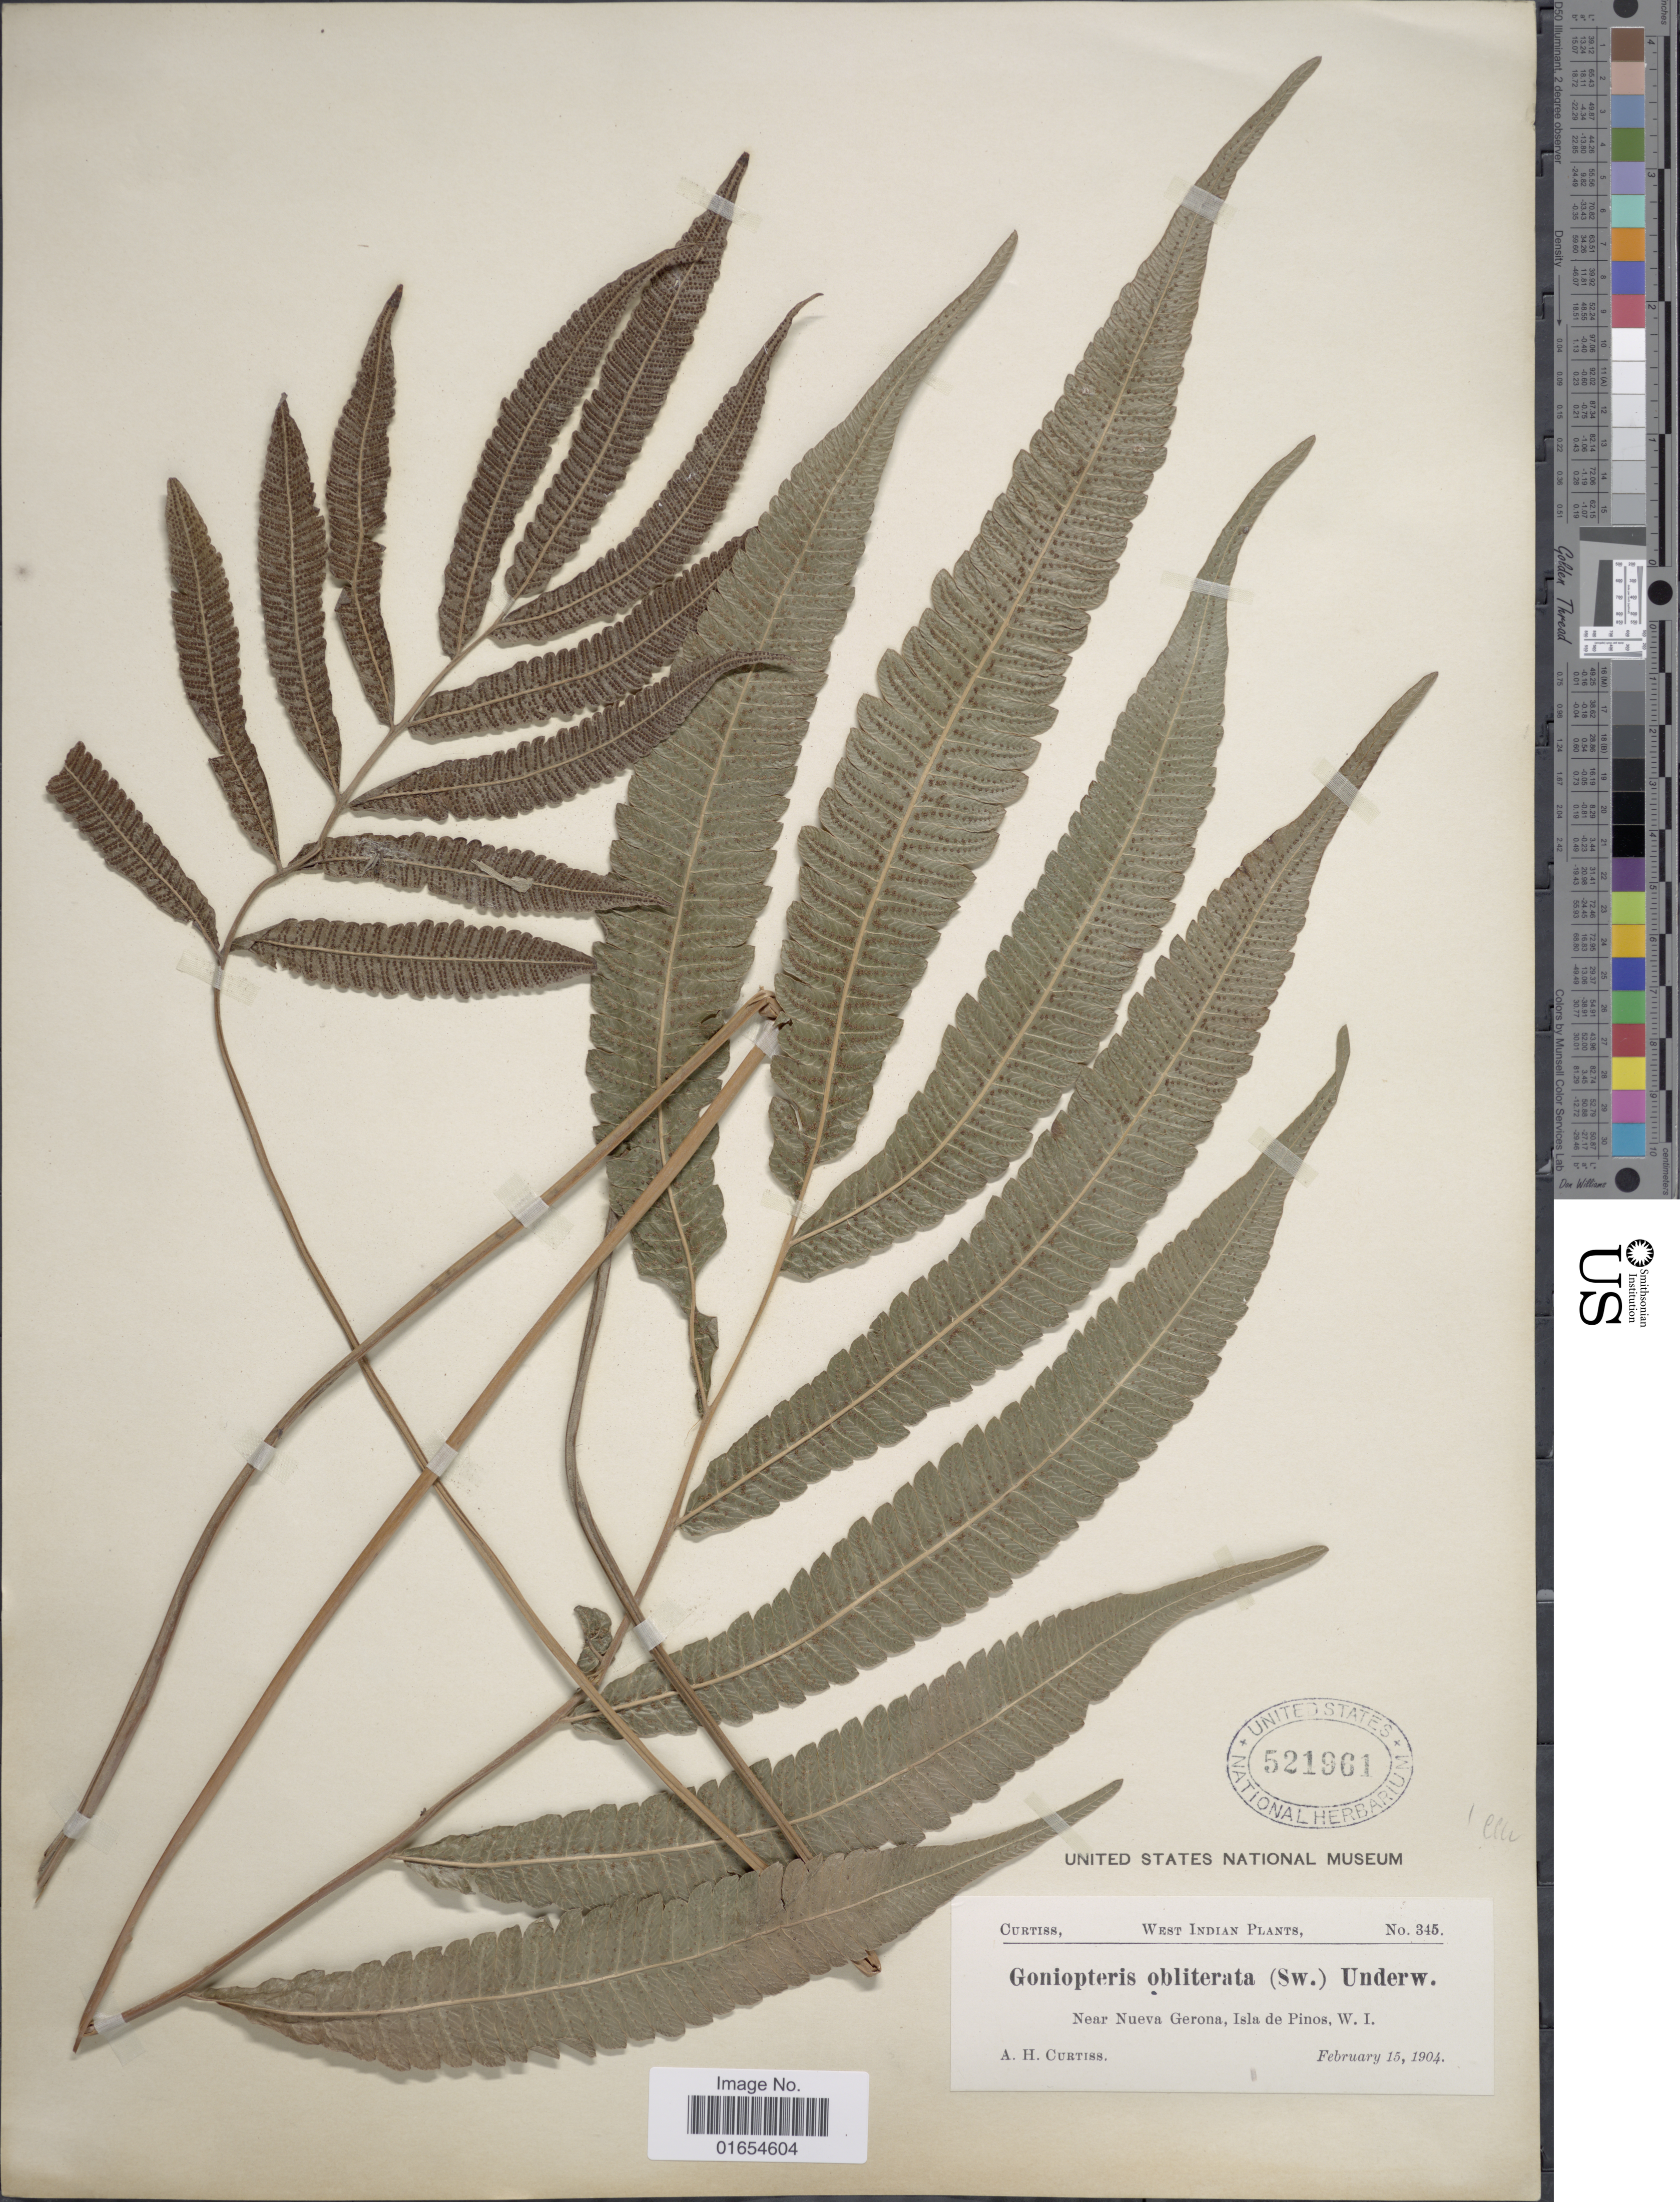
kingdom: Plantae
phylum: Tracheophyta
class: Polypodiopsida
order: Polypodiales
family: Thelypteridaceae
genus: Goniopteris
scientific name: Goniopteris obliterata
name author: (Sw.) C. Presl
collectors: A. H. Curtiss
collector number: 345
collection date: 1904-02-15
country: Cuba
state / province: Isla de la Juventud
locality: West Indian, Near Nueva Gerona, Isla de Pinos W. I.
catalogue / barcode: US 521961